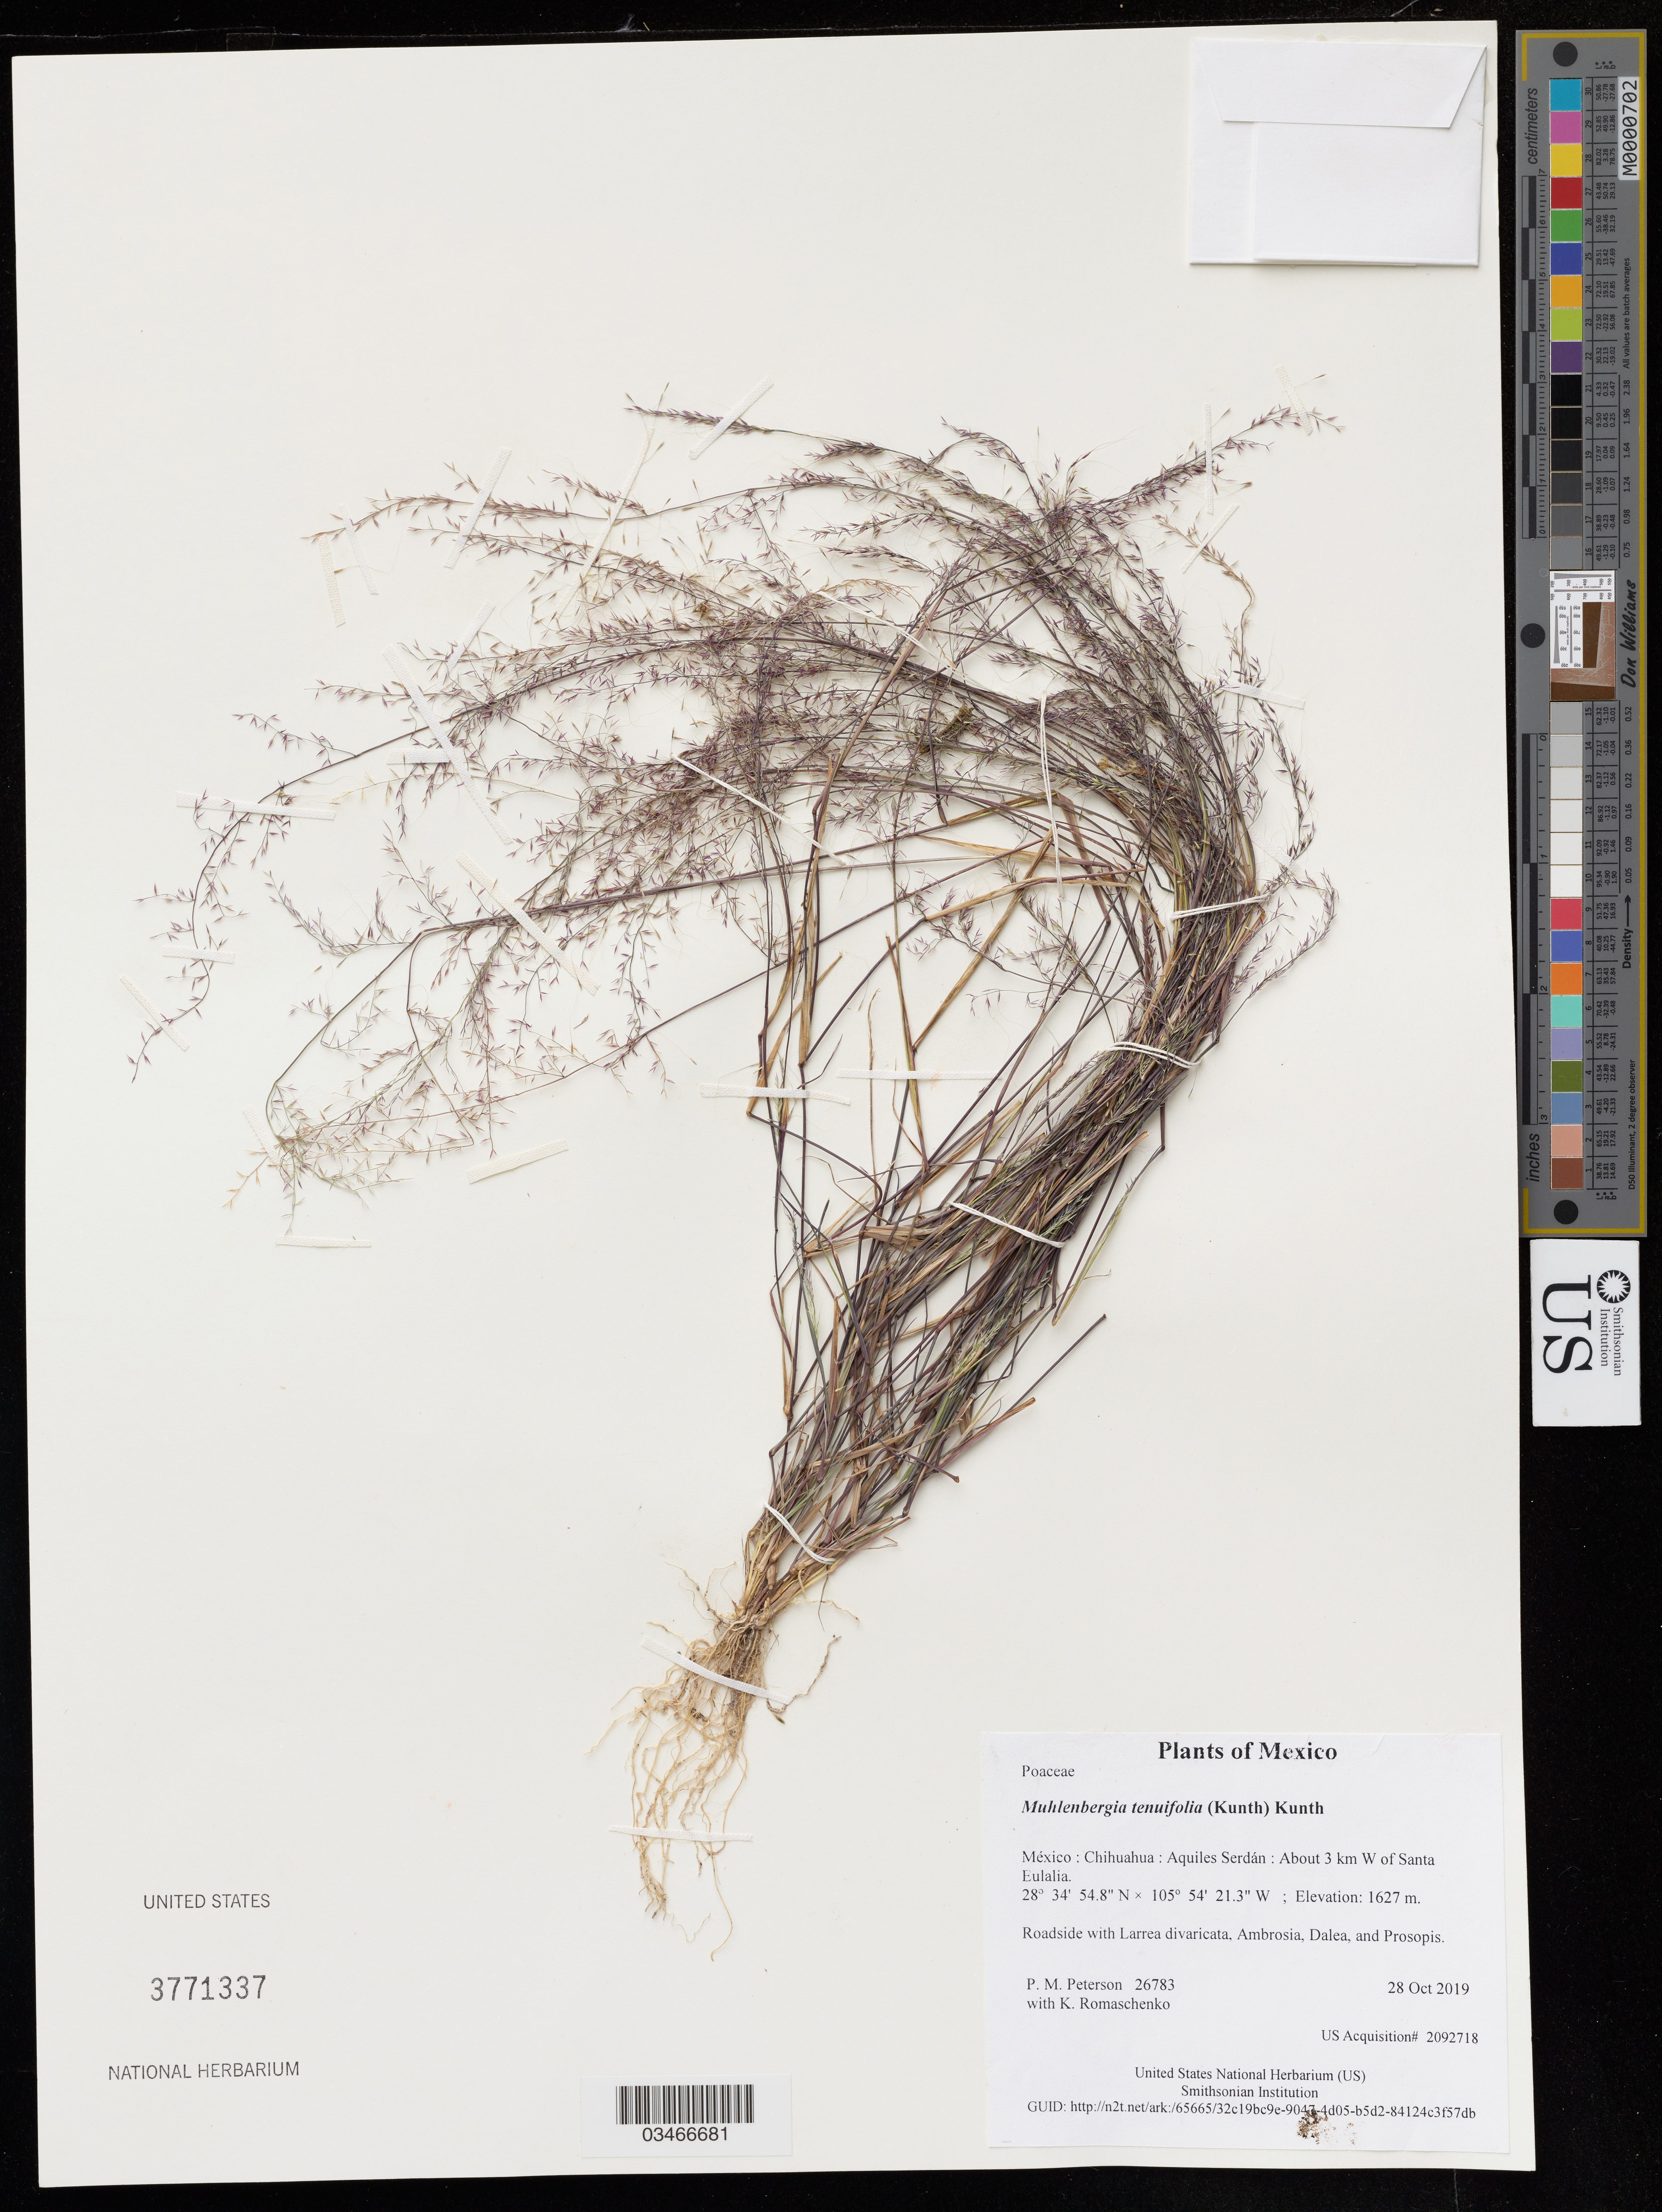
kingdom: Plantae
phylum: Tracheophyta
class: Liliopsida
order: Poales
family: Poaceae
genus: Muhlenbergia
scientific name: Muhlenbergia tenuifolia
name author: (Kunth) Kunth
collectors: P. M. Peterson & K. Romaschenko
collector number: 26783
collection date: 2019-10-28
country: México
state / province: Chihuahua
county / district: Aquiles Serdán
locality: About 3 km W of Santa Eulalia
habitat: Roadside with Larrea divaricata, Ambrosia, Dalea, and Prosopis.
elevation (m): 1627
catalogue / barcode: US 3771337